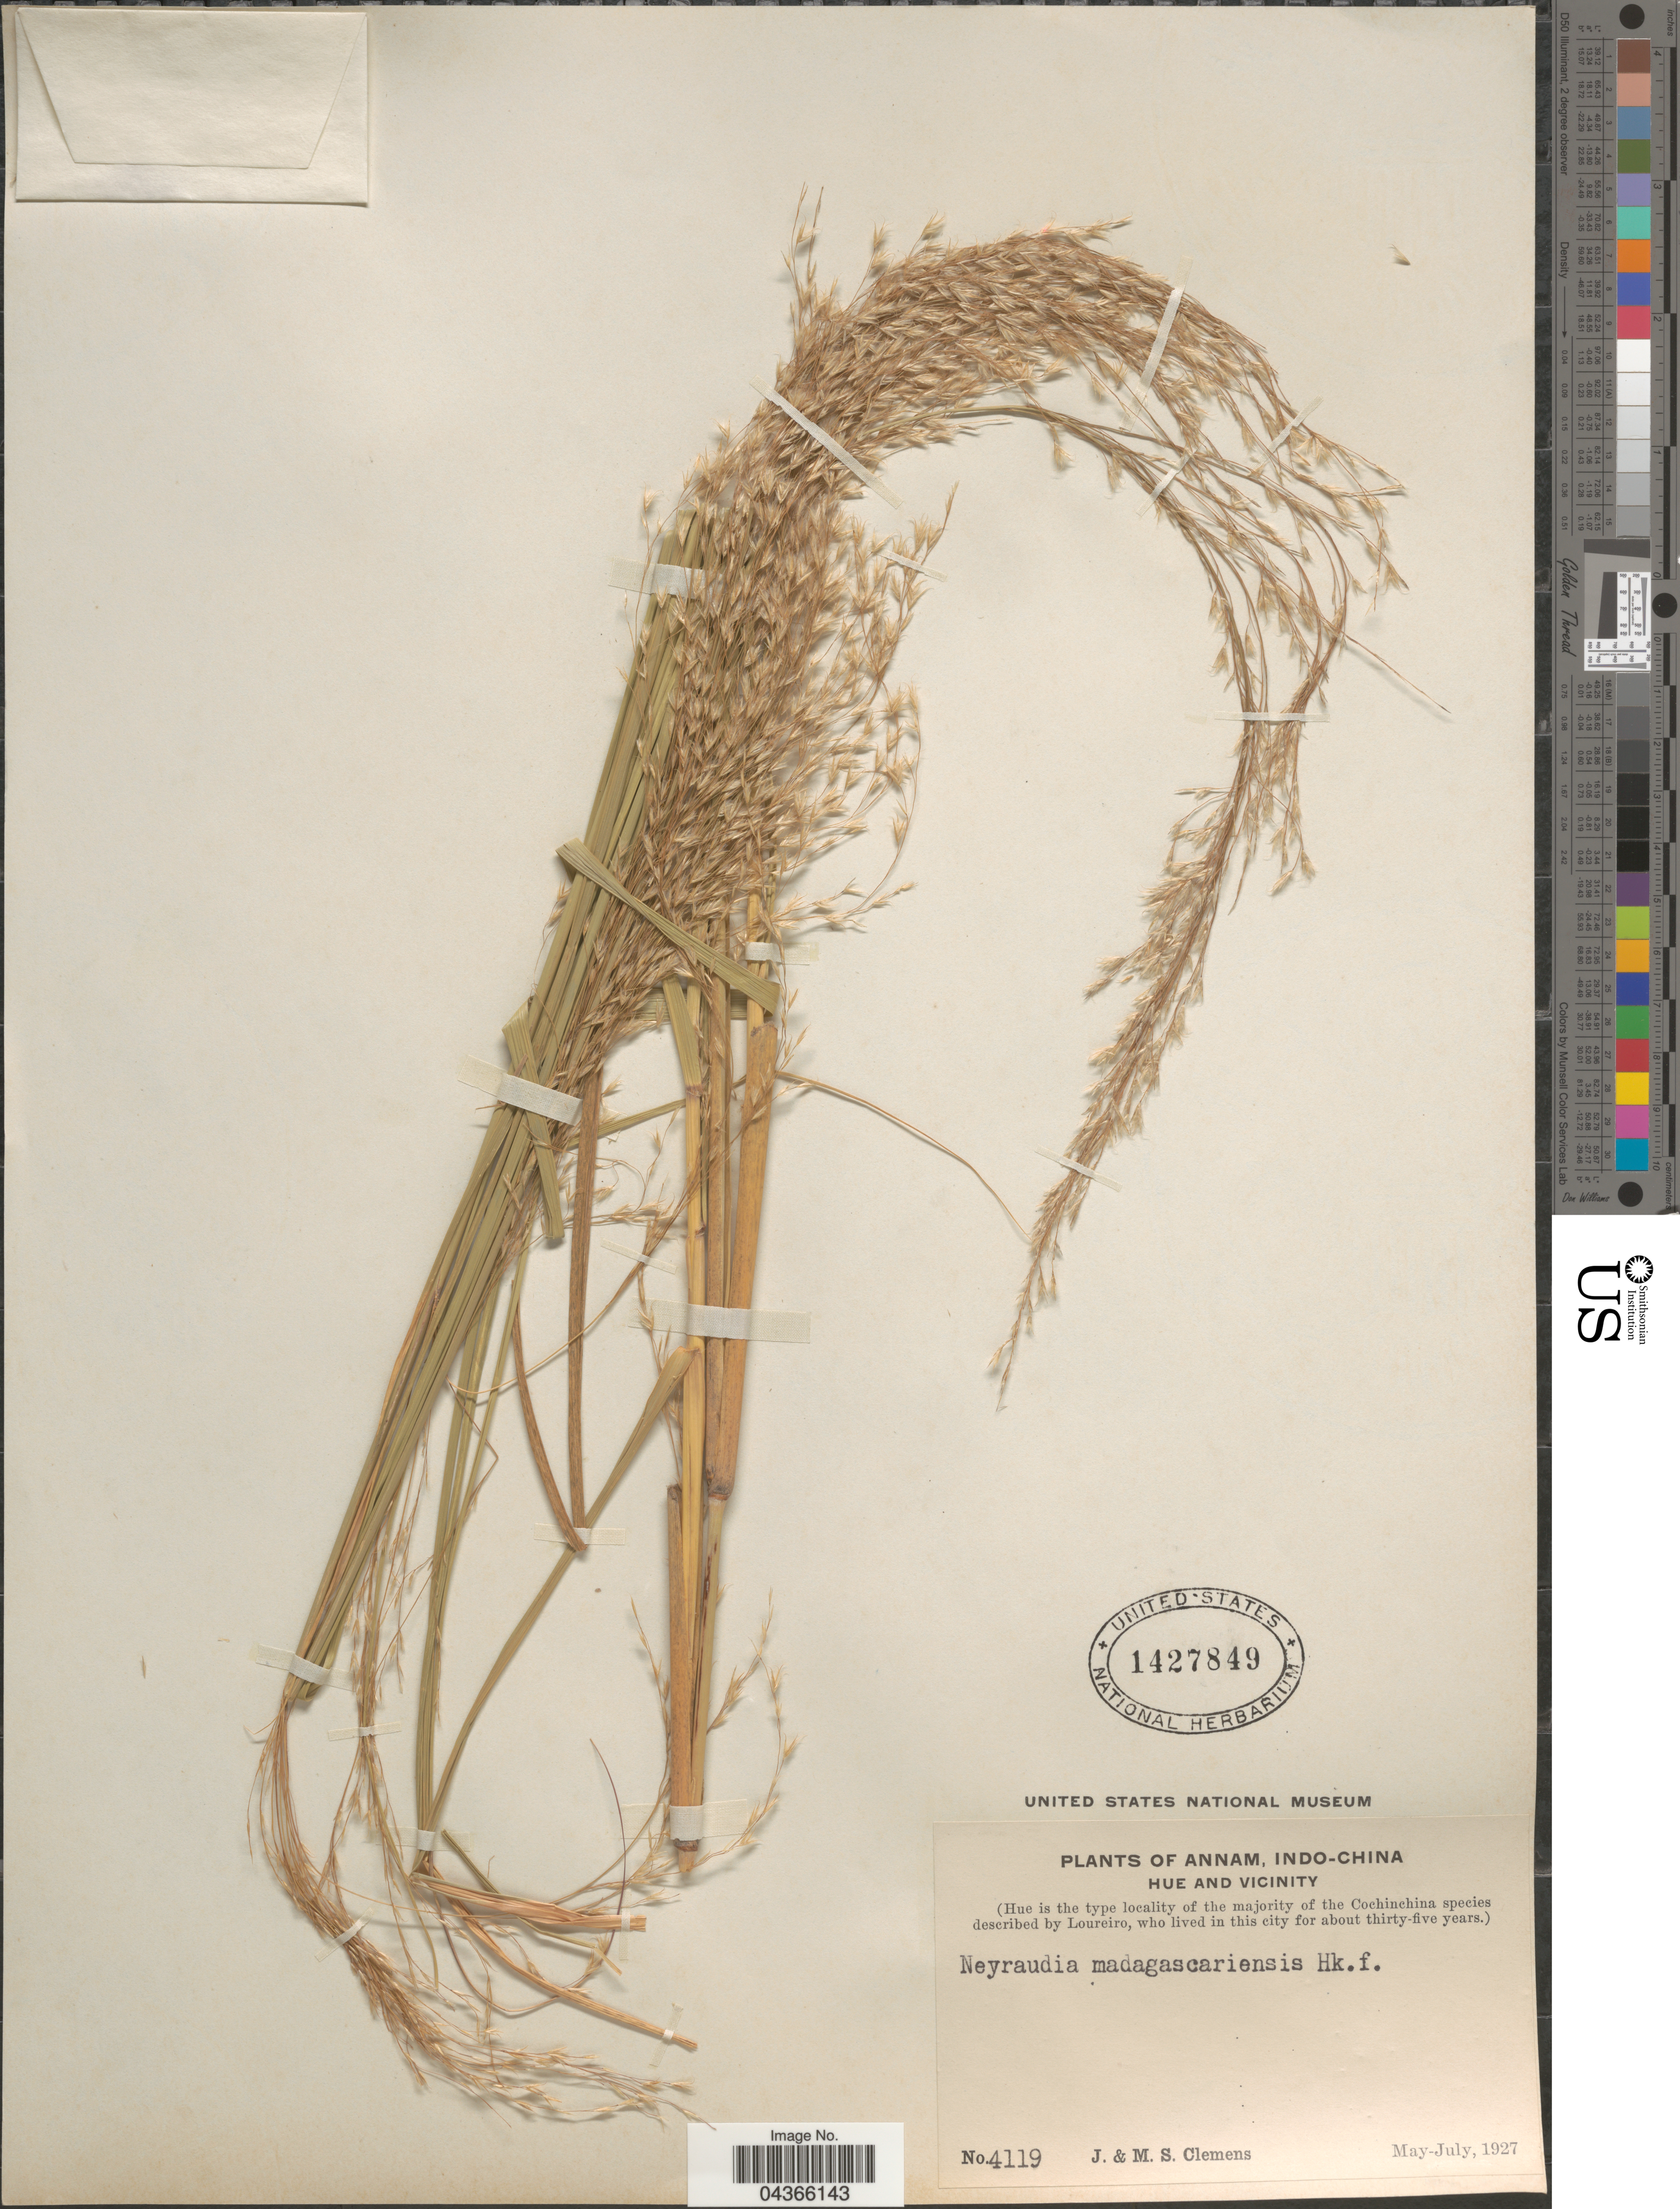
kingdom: Plantae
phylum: Tracheophyta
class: Liliopsida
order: Poales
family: Poaceae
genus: Neyraudia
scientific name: Neyraudia arundinacea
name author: (L.) Henr.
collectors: J. Clemens & M. S. Clemens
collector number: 4119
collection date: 1927-05/1927-07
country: Vietnam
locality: Annam, Indo-china. Hue and Vicinity.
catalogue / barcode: US 1427849